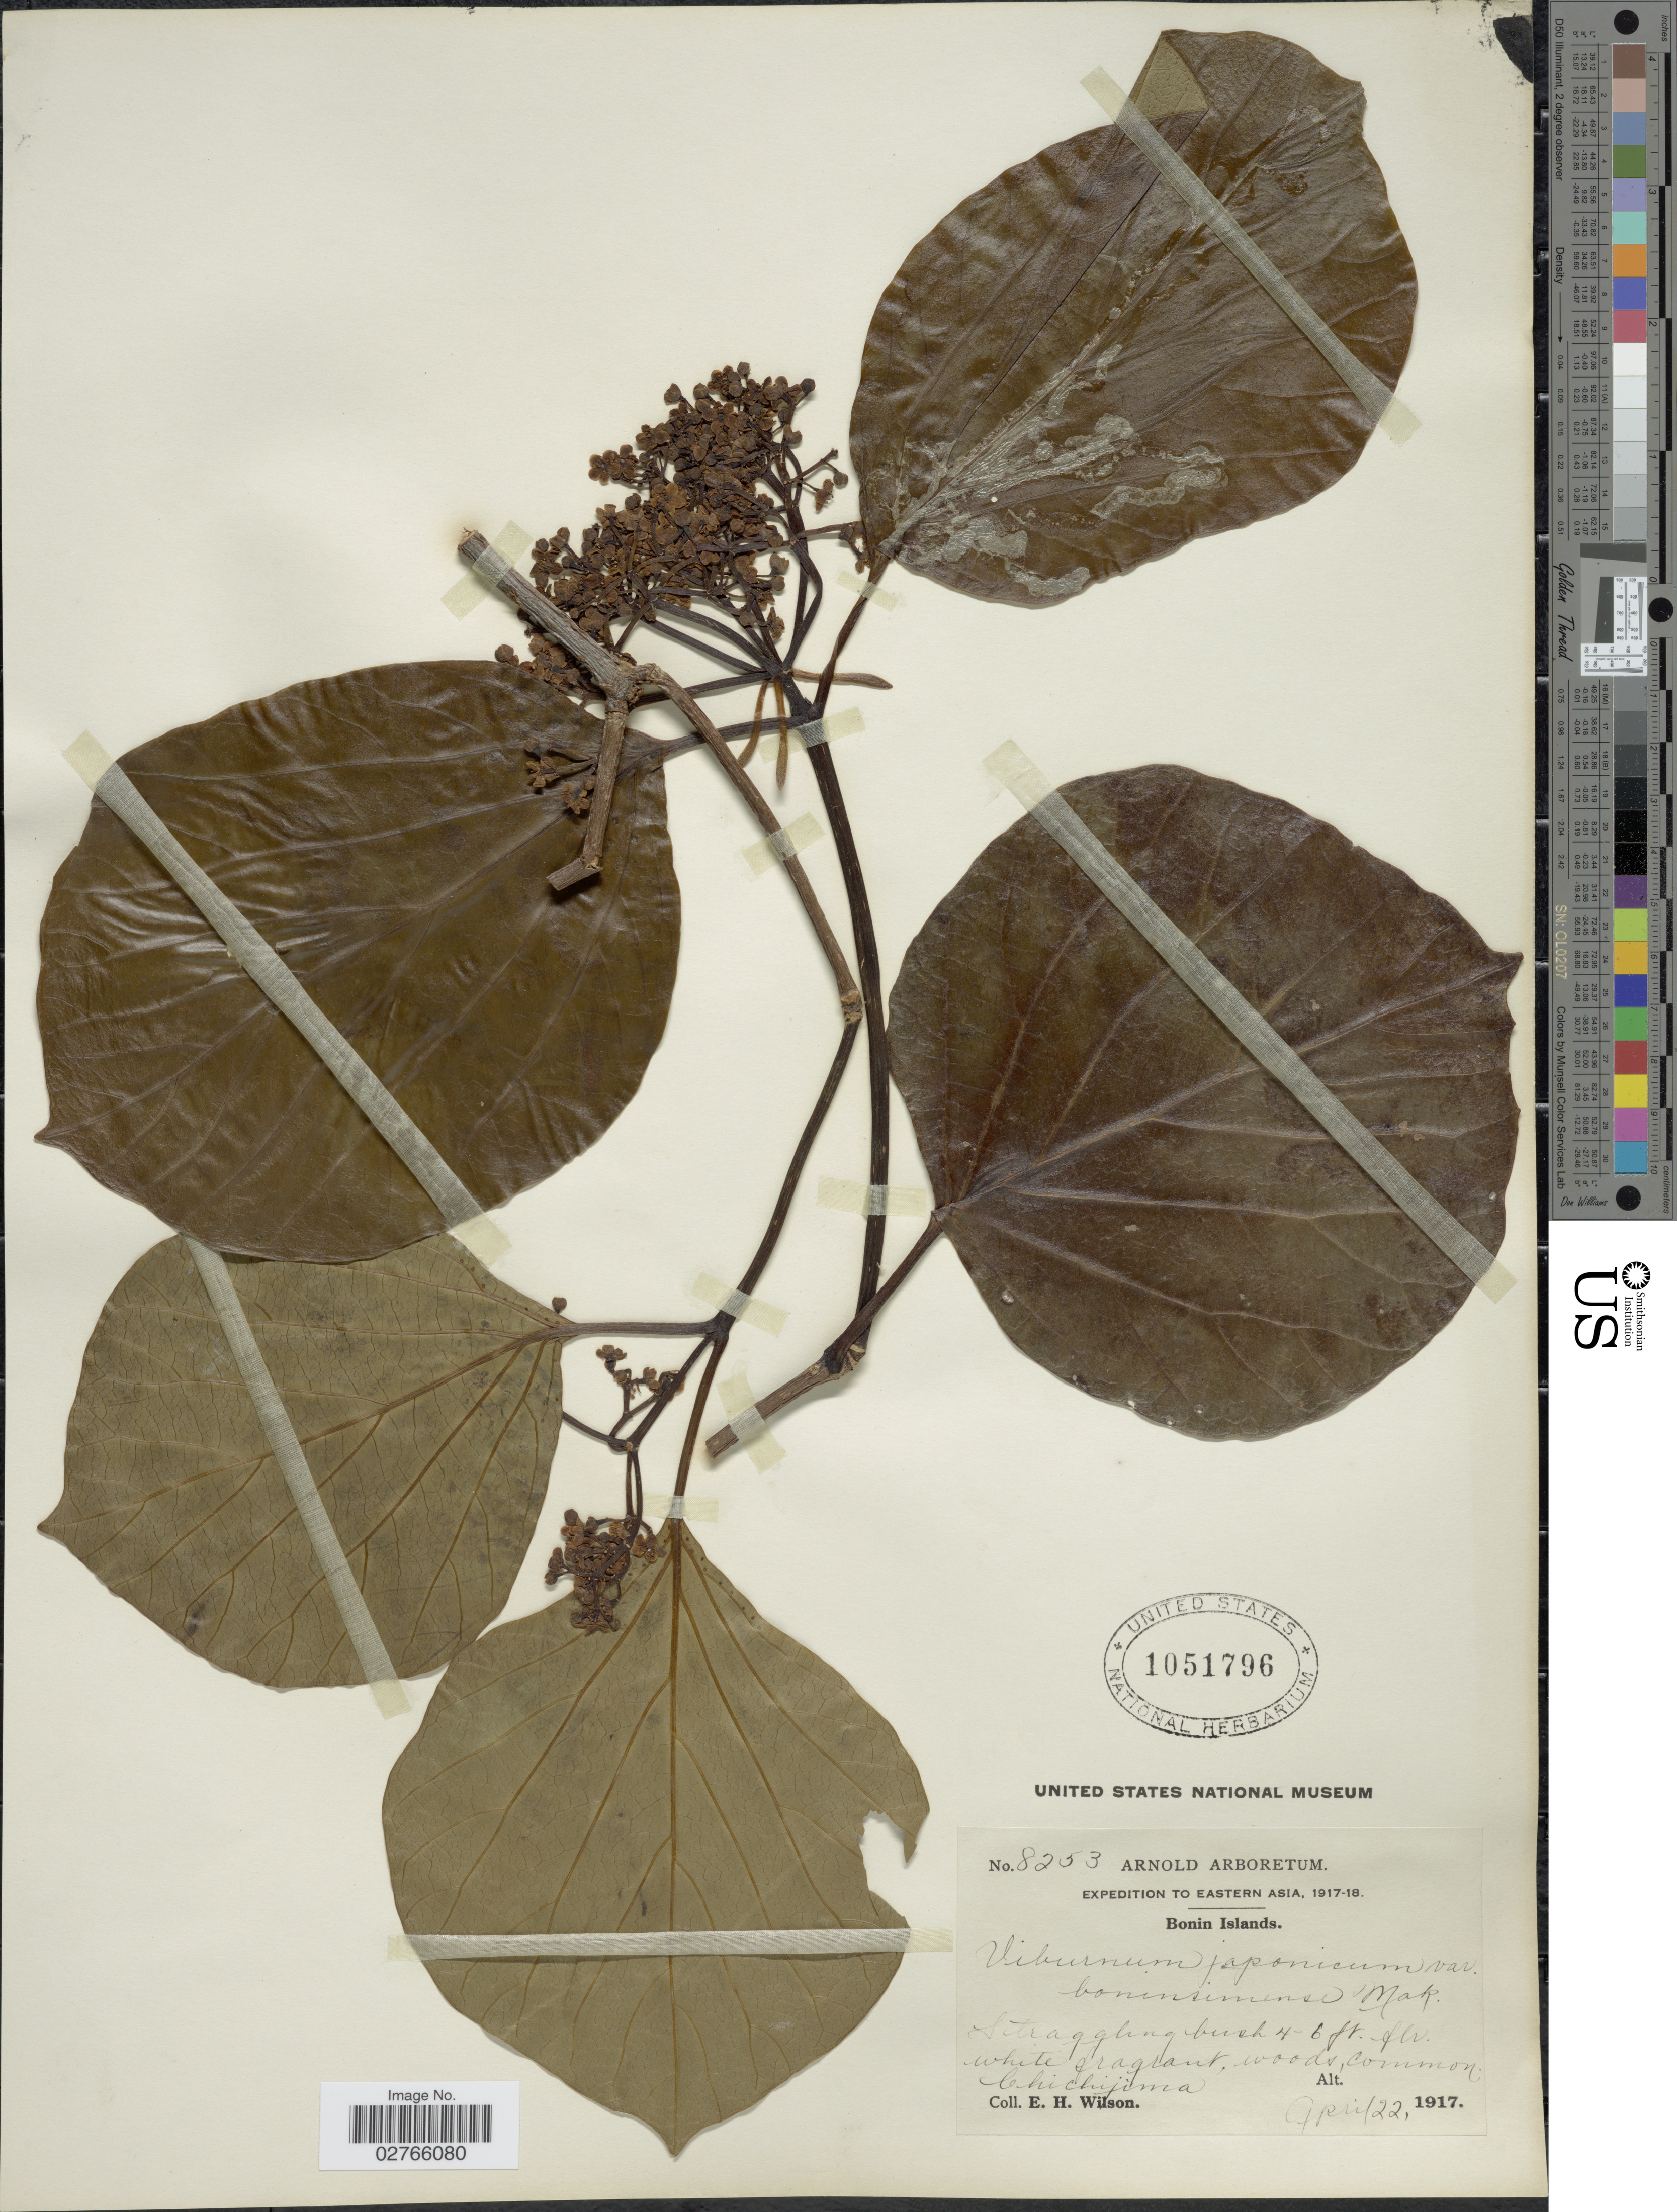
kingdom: Plantae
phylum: Tracheophyta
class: Magnoliopsida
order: Dipsacales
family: Viburnaceae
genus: Viburnum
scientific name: Viburnum japonicum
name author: (Thunb.) C.K. Spreng.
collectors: E. Wilson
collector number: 8253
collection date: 1917-04-22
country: Japan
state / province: Tokyo, Federal City of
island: Bonin Islands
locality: Bonin Islands, Chichijima.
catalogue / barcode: US 1051796